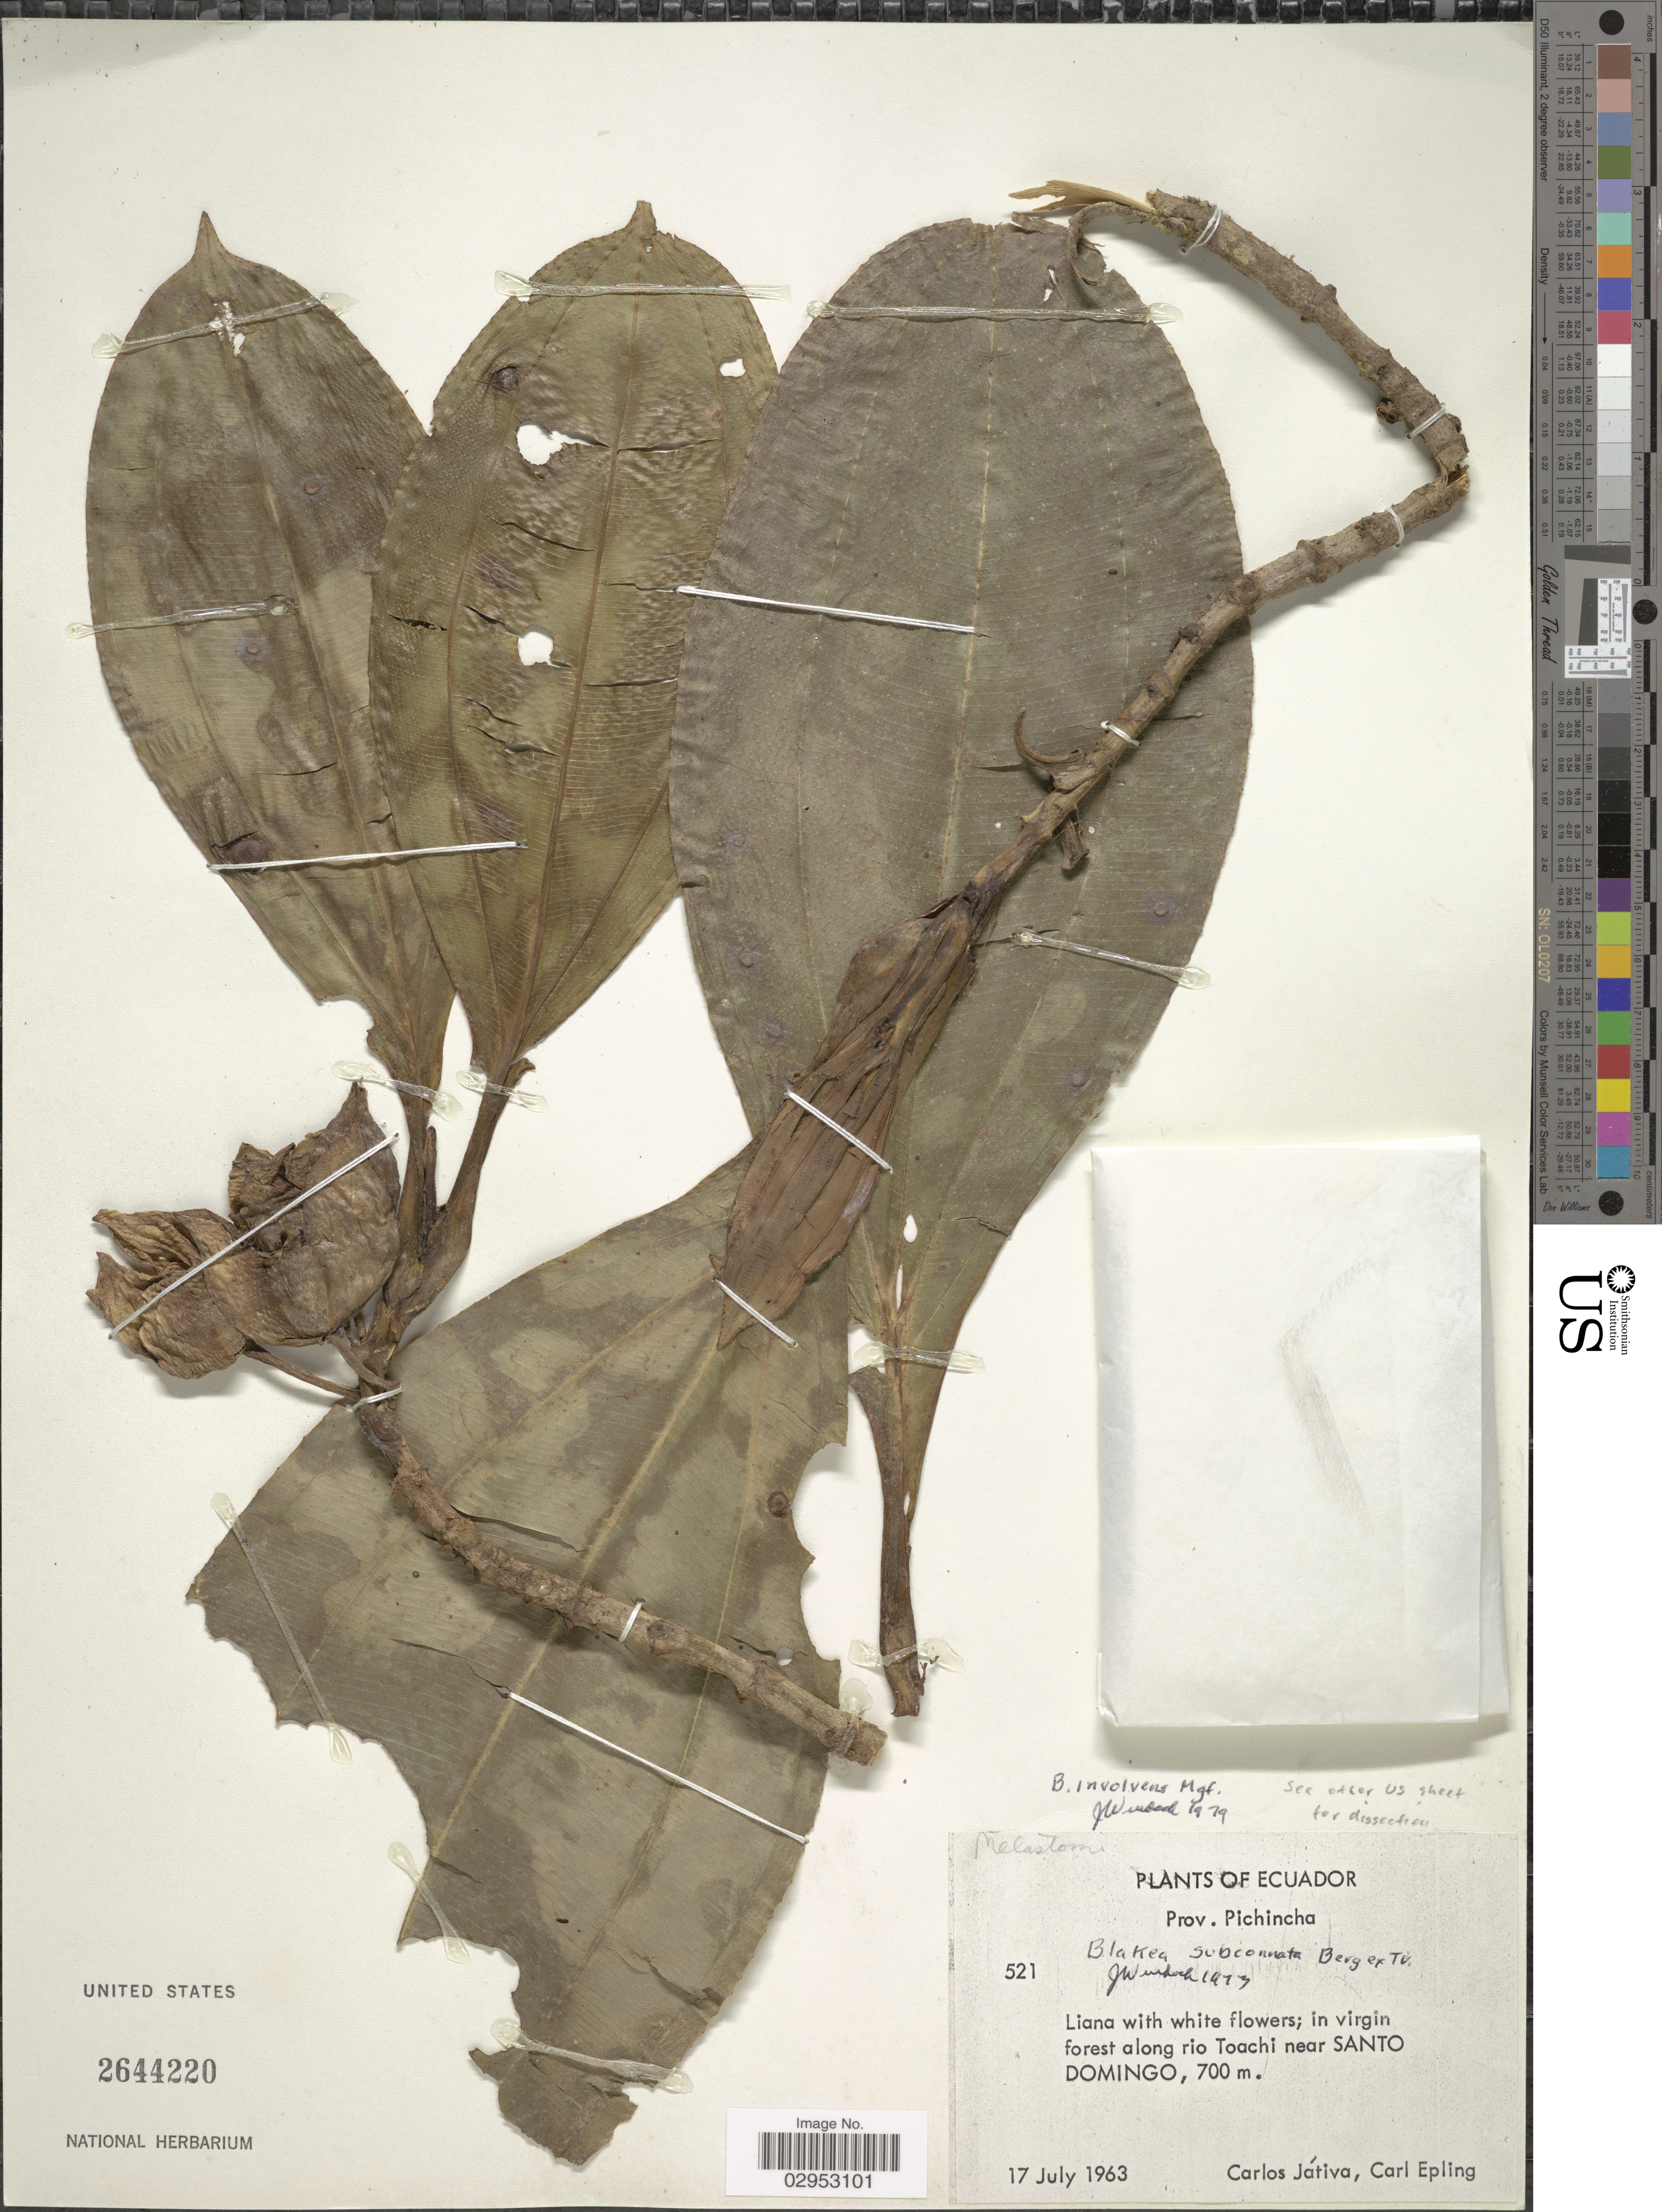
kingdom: Plantae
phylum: Tracheophyta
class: Magnoliopsida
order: Myrtales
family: Melastomataceae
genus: Blakea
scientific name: Blakea involvens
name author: Markgr.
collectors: C. D. Játiva & C. C. Epling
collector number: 521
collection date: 1963-09-17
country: Ecuador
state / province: Pichincha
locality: In virgin forest along rio Toachi near Santo Domingo.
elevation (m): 700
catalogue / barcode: US 2644220